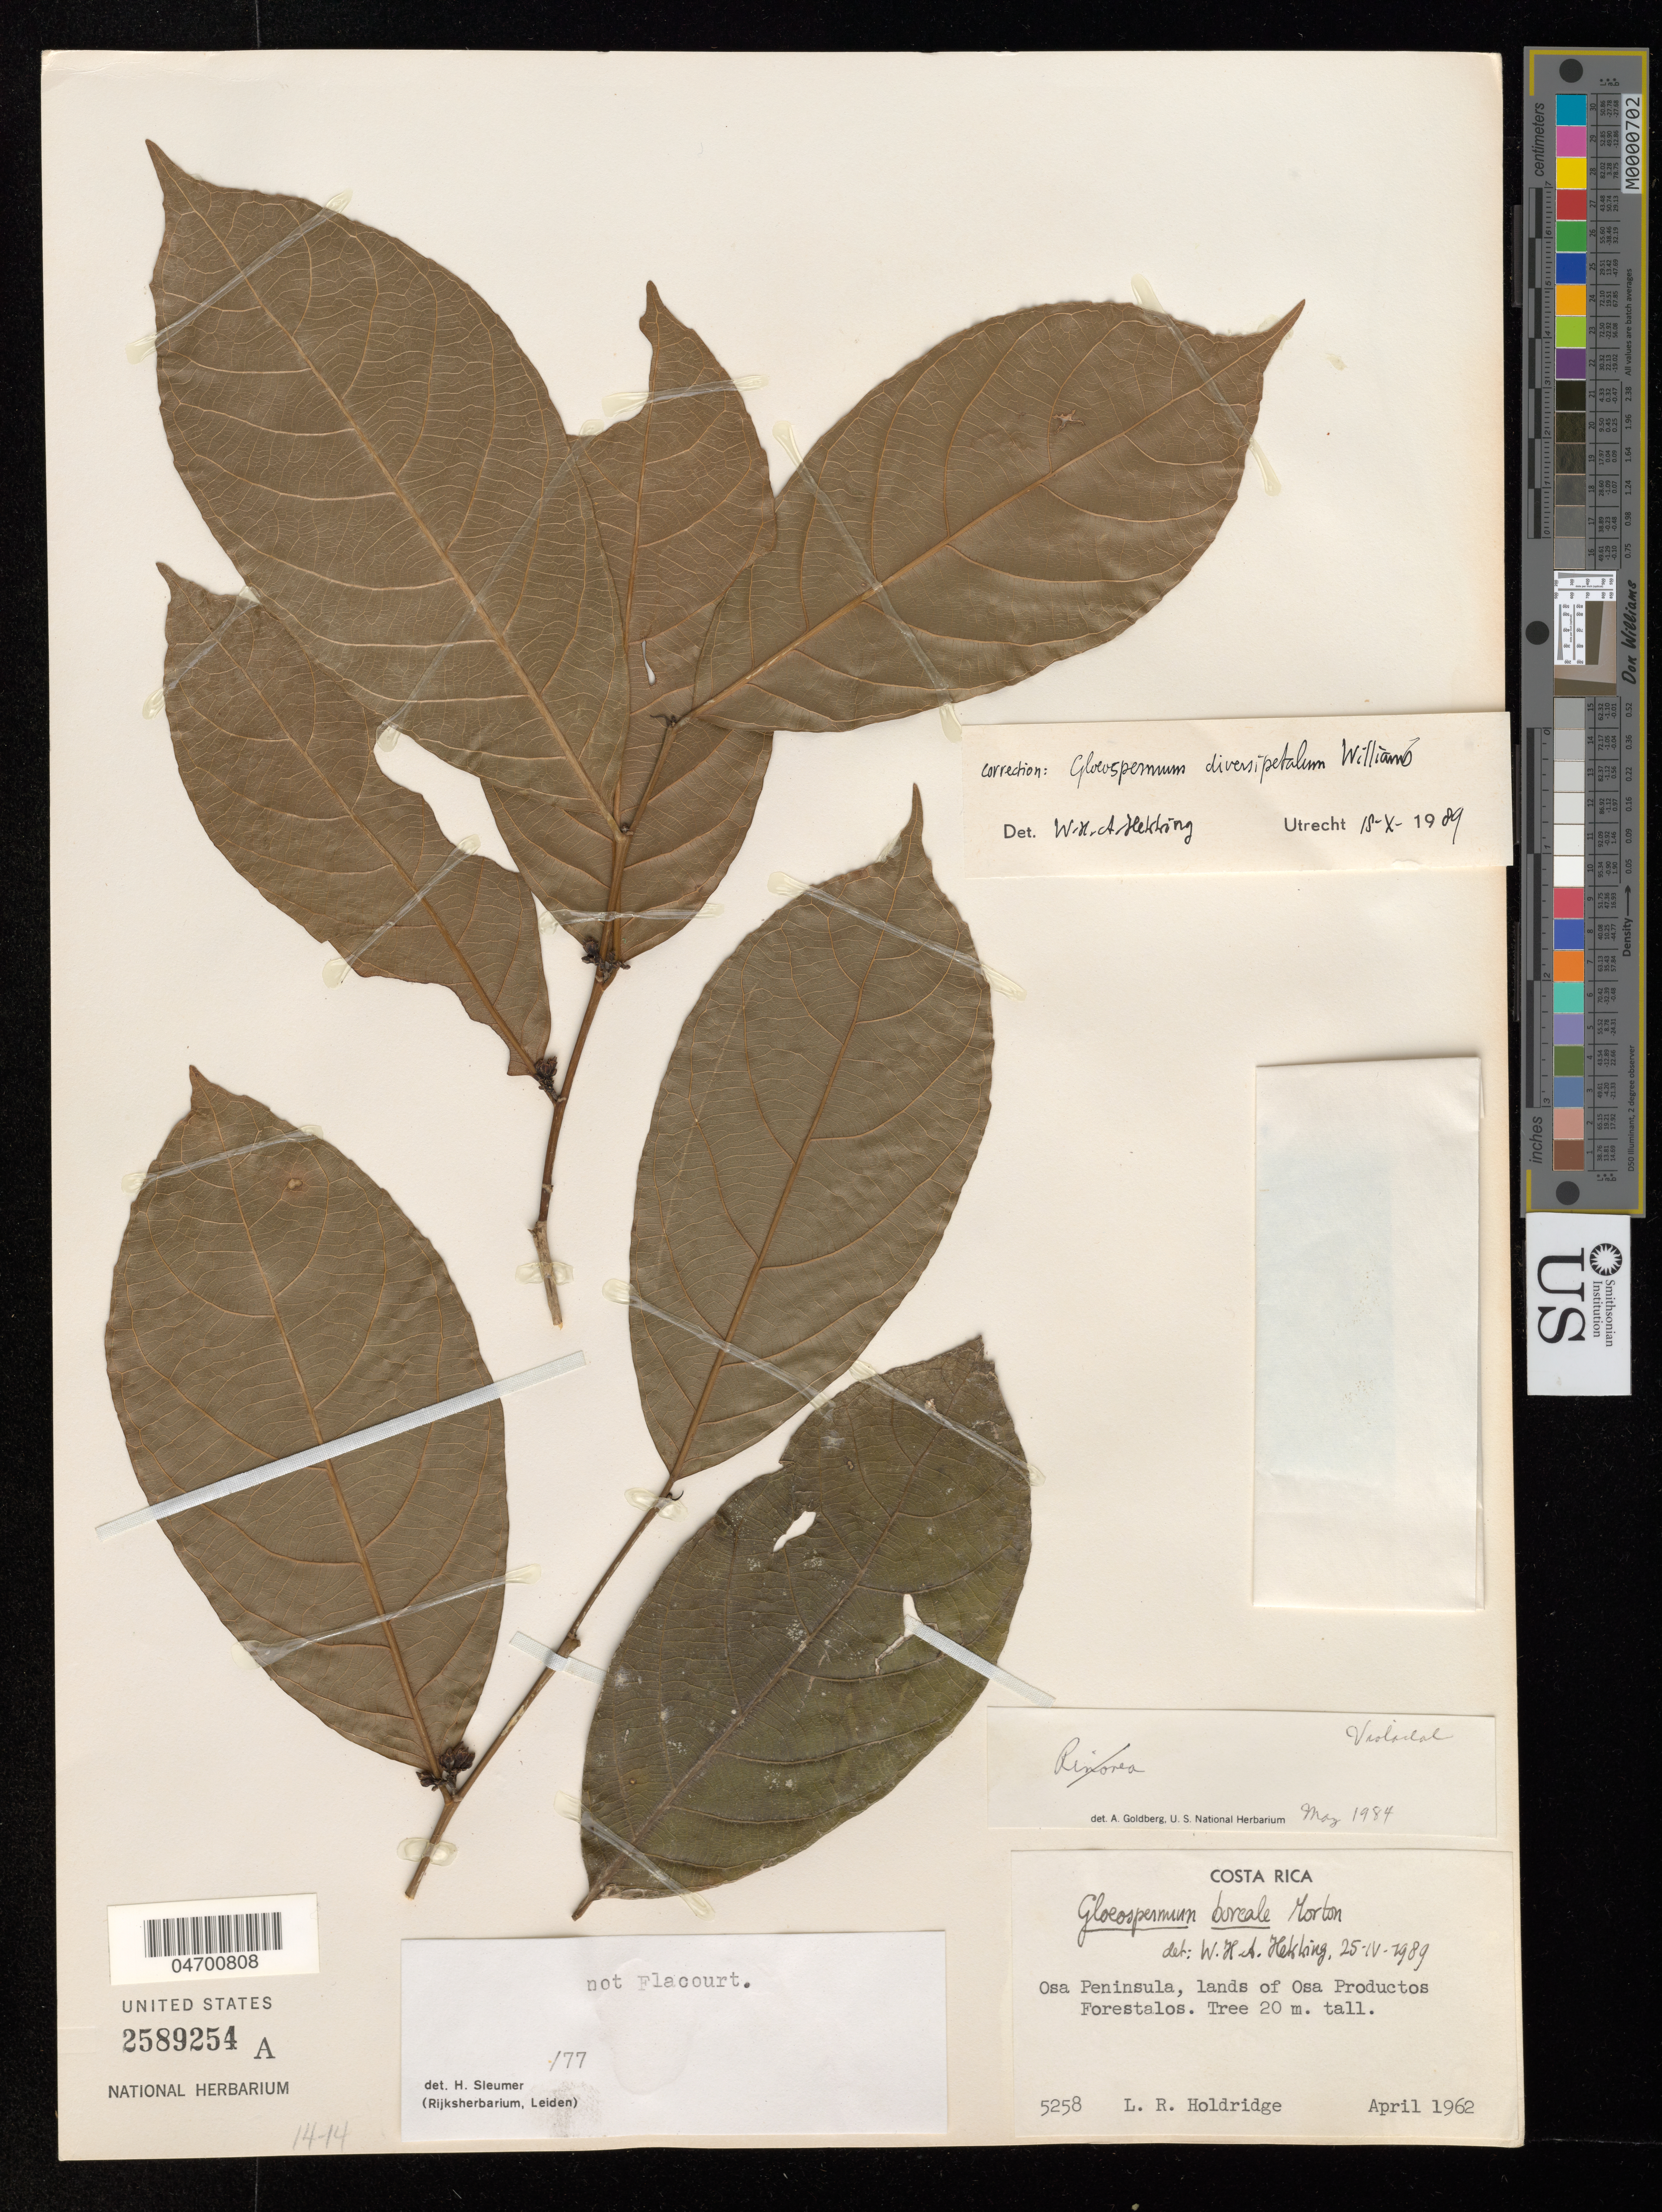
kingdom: Plantae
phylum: Tracheophyta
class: Magnoliopsida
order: Malpighiales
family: Violaceae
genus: Gloeospermum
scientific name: Gloeospermum diversipetalum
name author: L.O. Williams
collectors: L. Holdridge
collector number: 5258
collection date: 1962-04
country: Costa Rica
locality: Osa Peninsula, lands of Osa Productos Forestalos.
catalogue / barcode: US 2589254